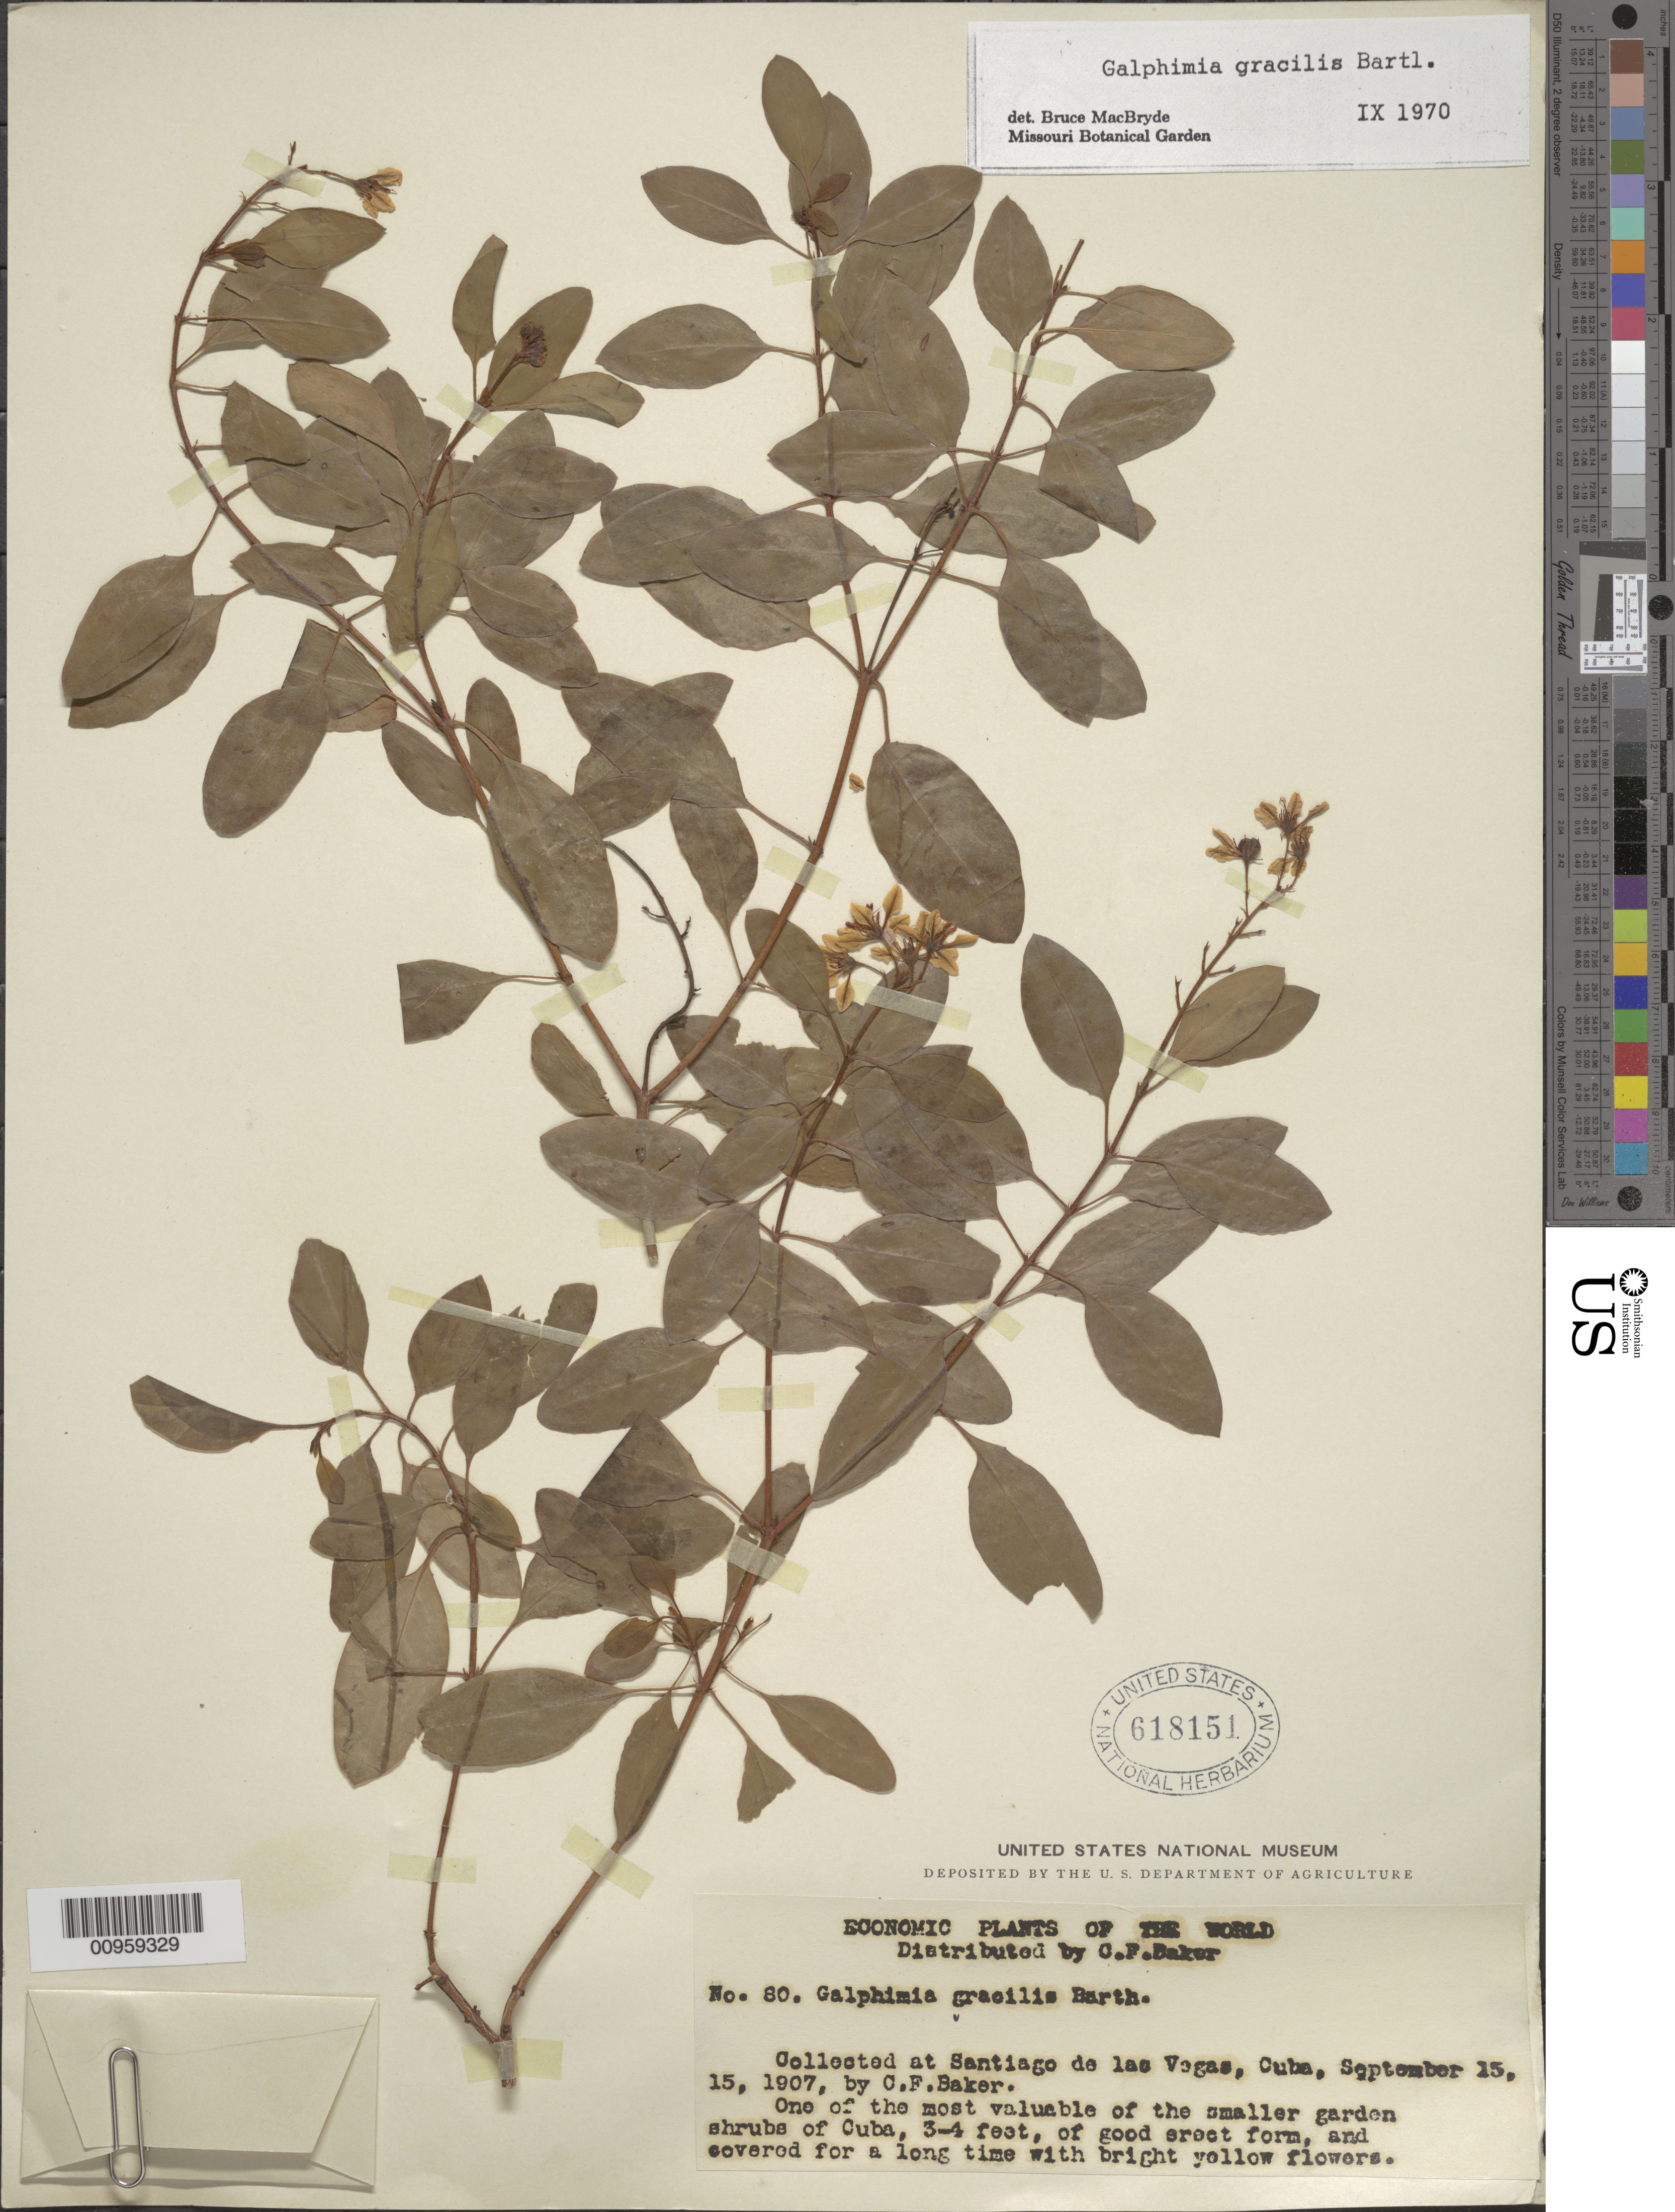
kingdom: Plantae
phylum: Tracheophyta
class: Magnoliopsida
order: Malpighiales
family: Malpighiaceae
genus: Galphimia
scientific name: Galphimia gracilis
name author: Bartl.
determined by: MacBryde, Bruce, (MO), Missouri Botanical Garden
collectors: C. F. Baker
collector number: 80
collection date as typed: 15 Sep 1907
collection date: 1907-09-15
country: Cuba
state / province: La Habana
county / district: Municipio Boyeros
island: Cuba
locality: Santiago de las Vegas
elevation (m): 97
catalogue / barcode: US 618151